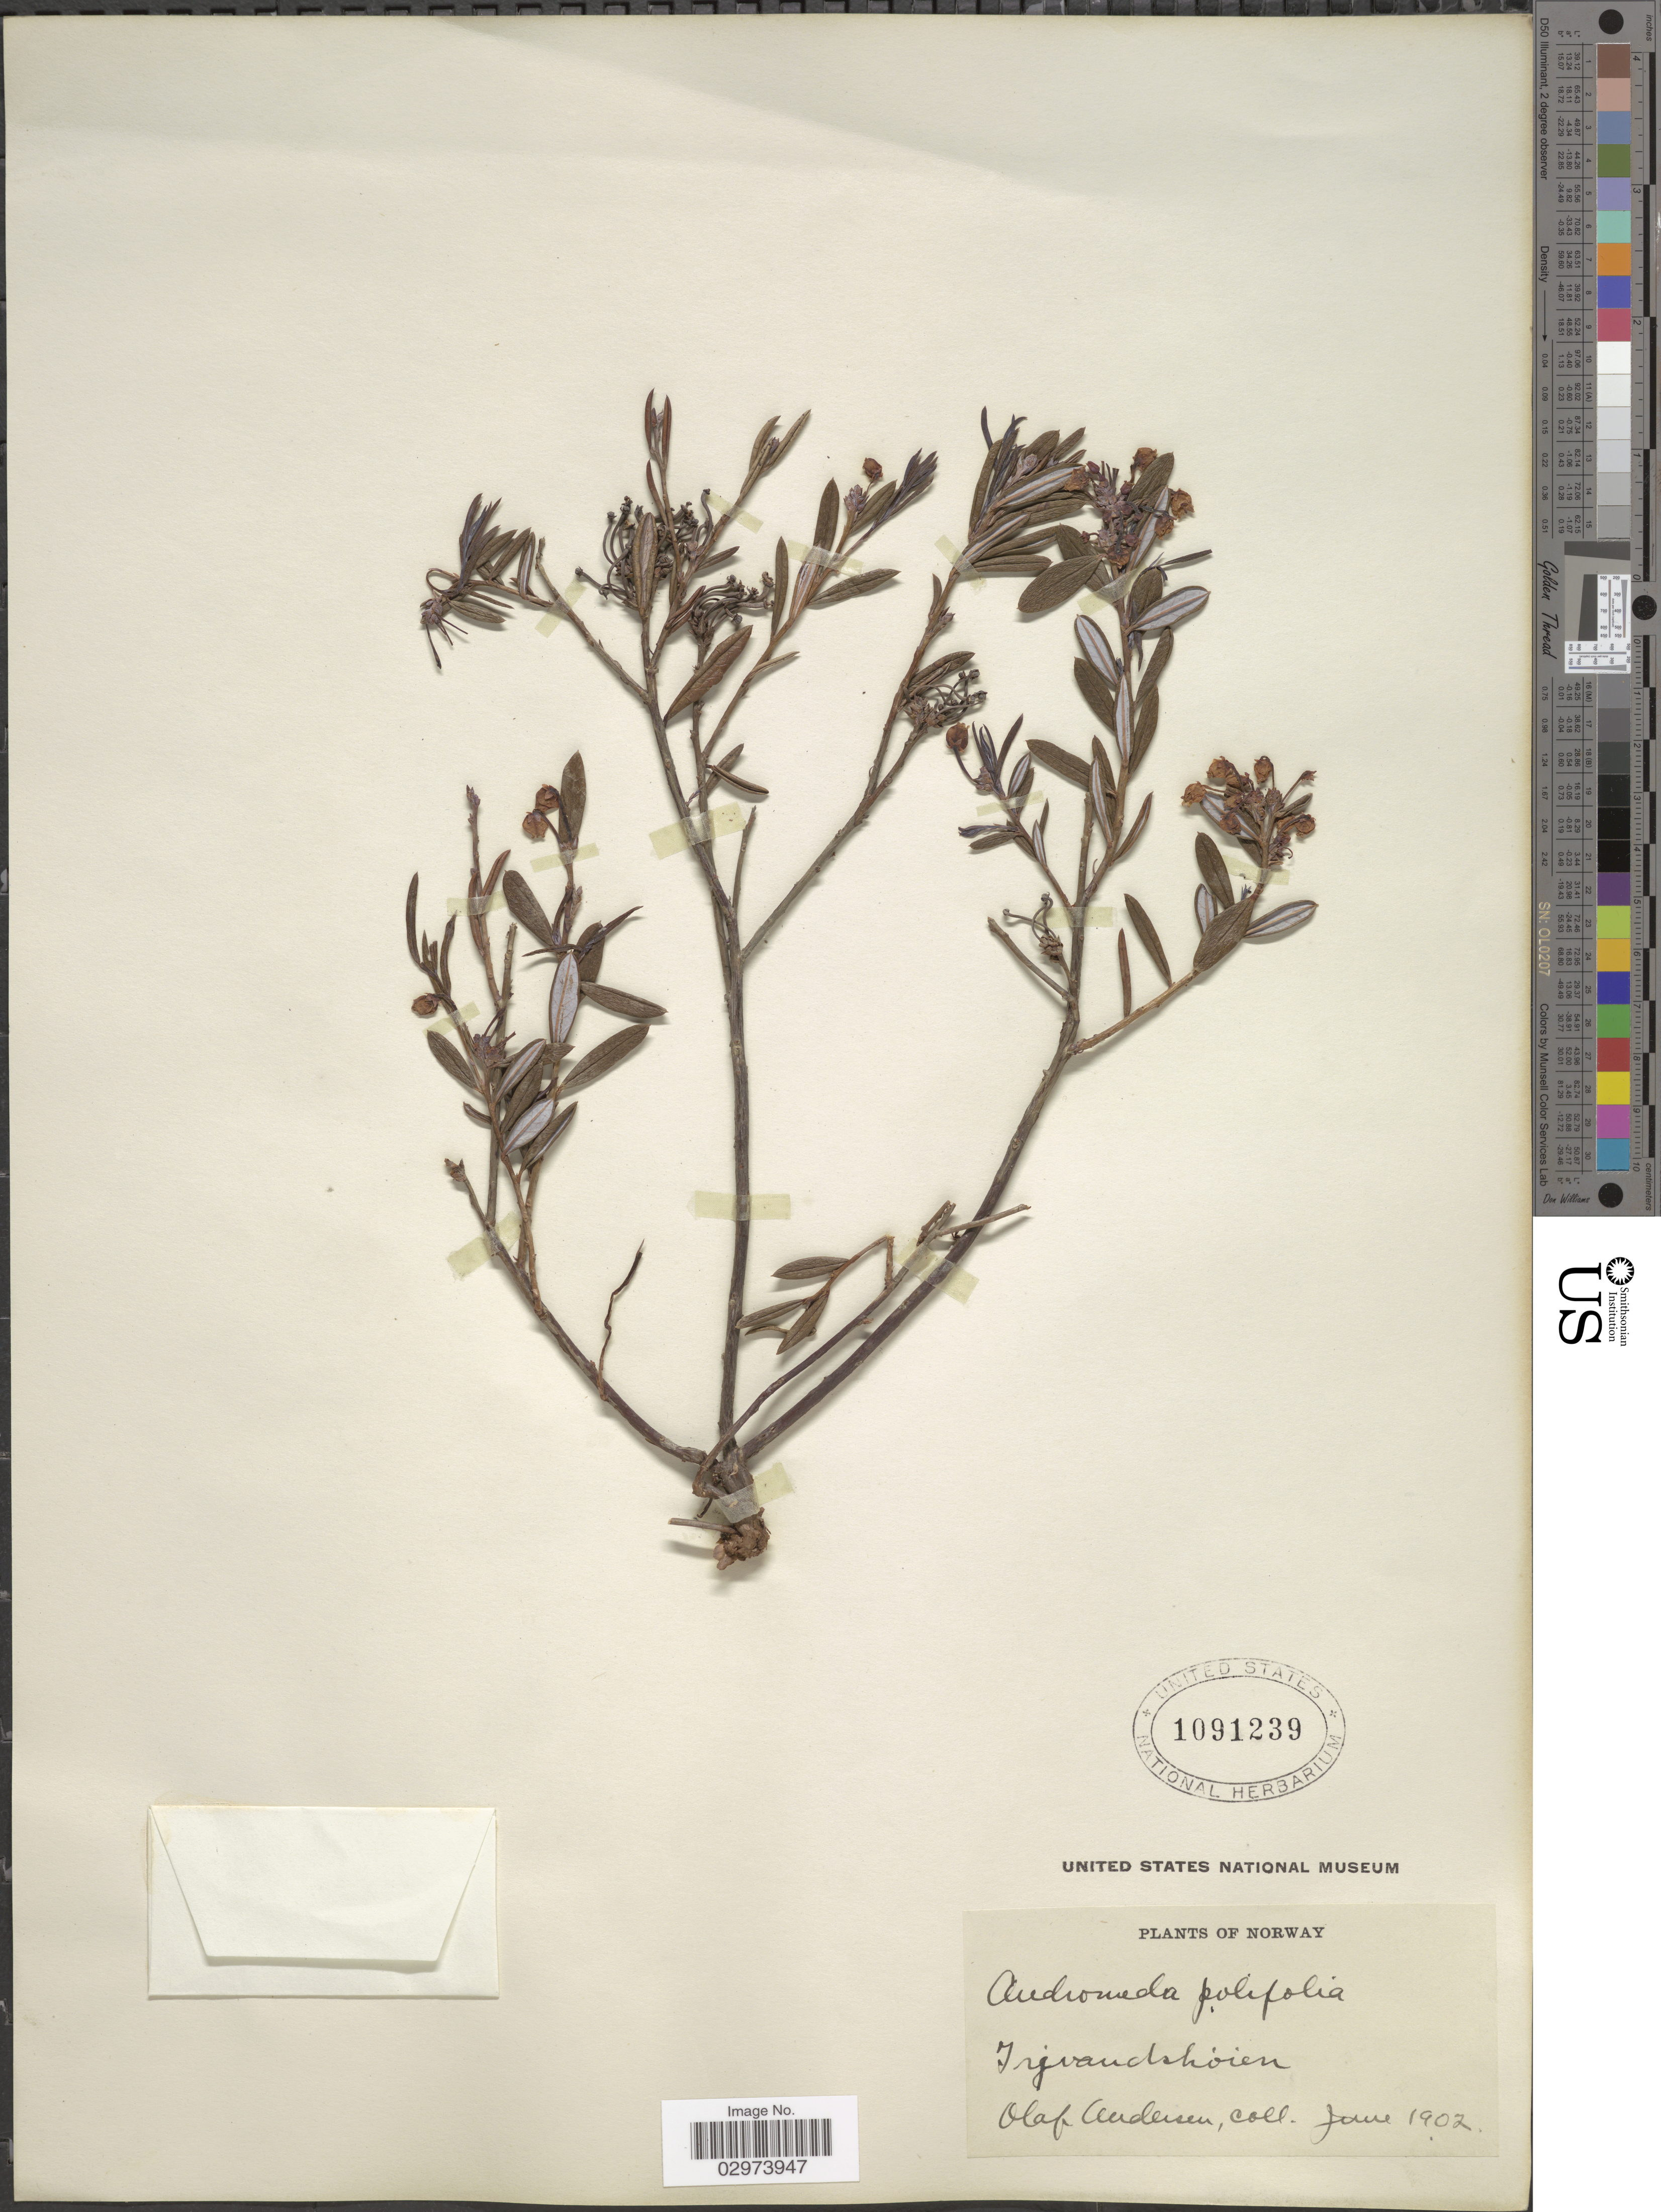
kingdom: Plantae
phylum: Tracheophyta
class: Magnoliopsida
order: Ericales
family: Ericaceae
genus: Andromeda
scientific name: Andromeda polifolia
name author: L.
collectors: O. Andersen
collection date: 1902-06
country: Norway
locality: Trijvandschoien.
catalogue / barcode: US 1091239